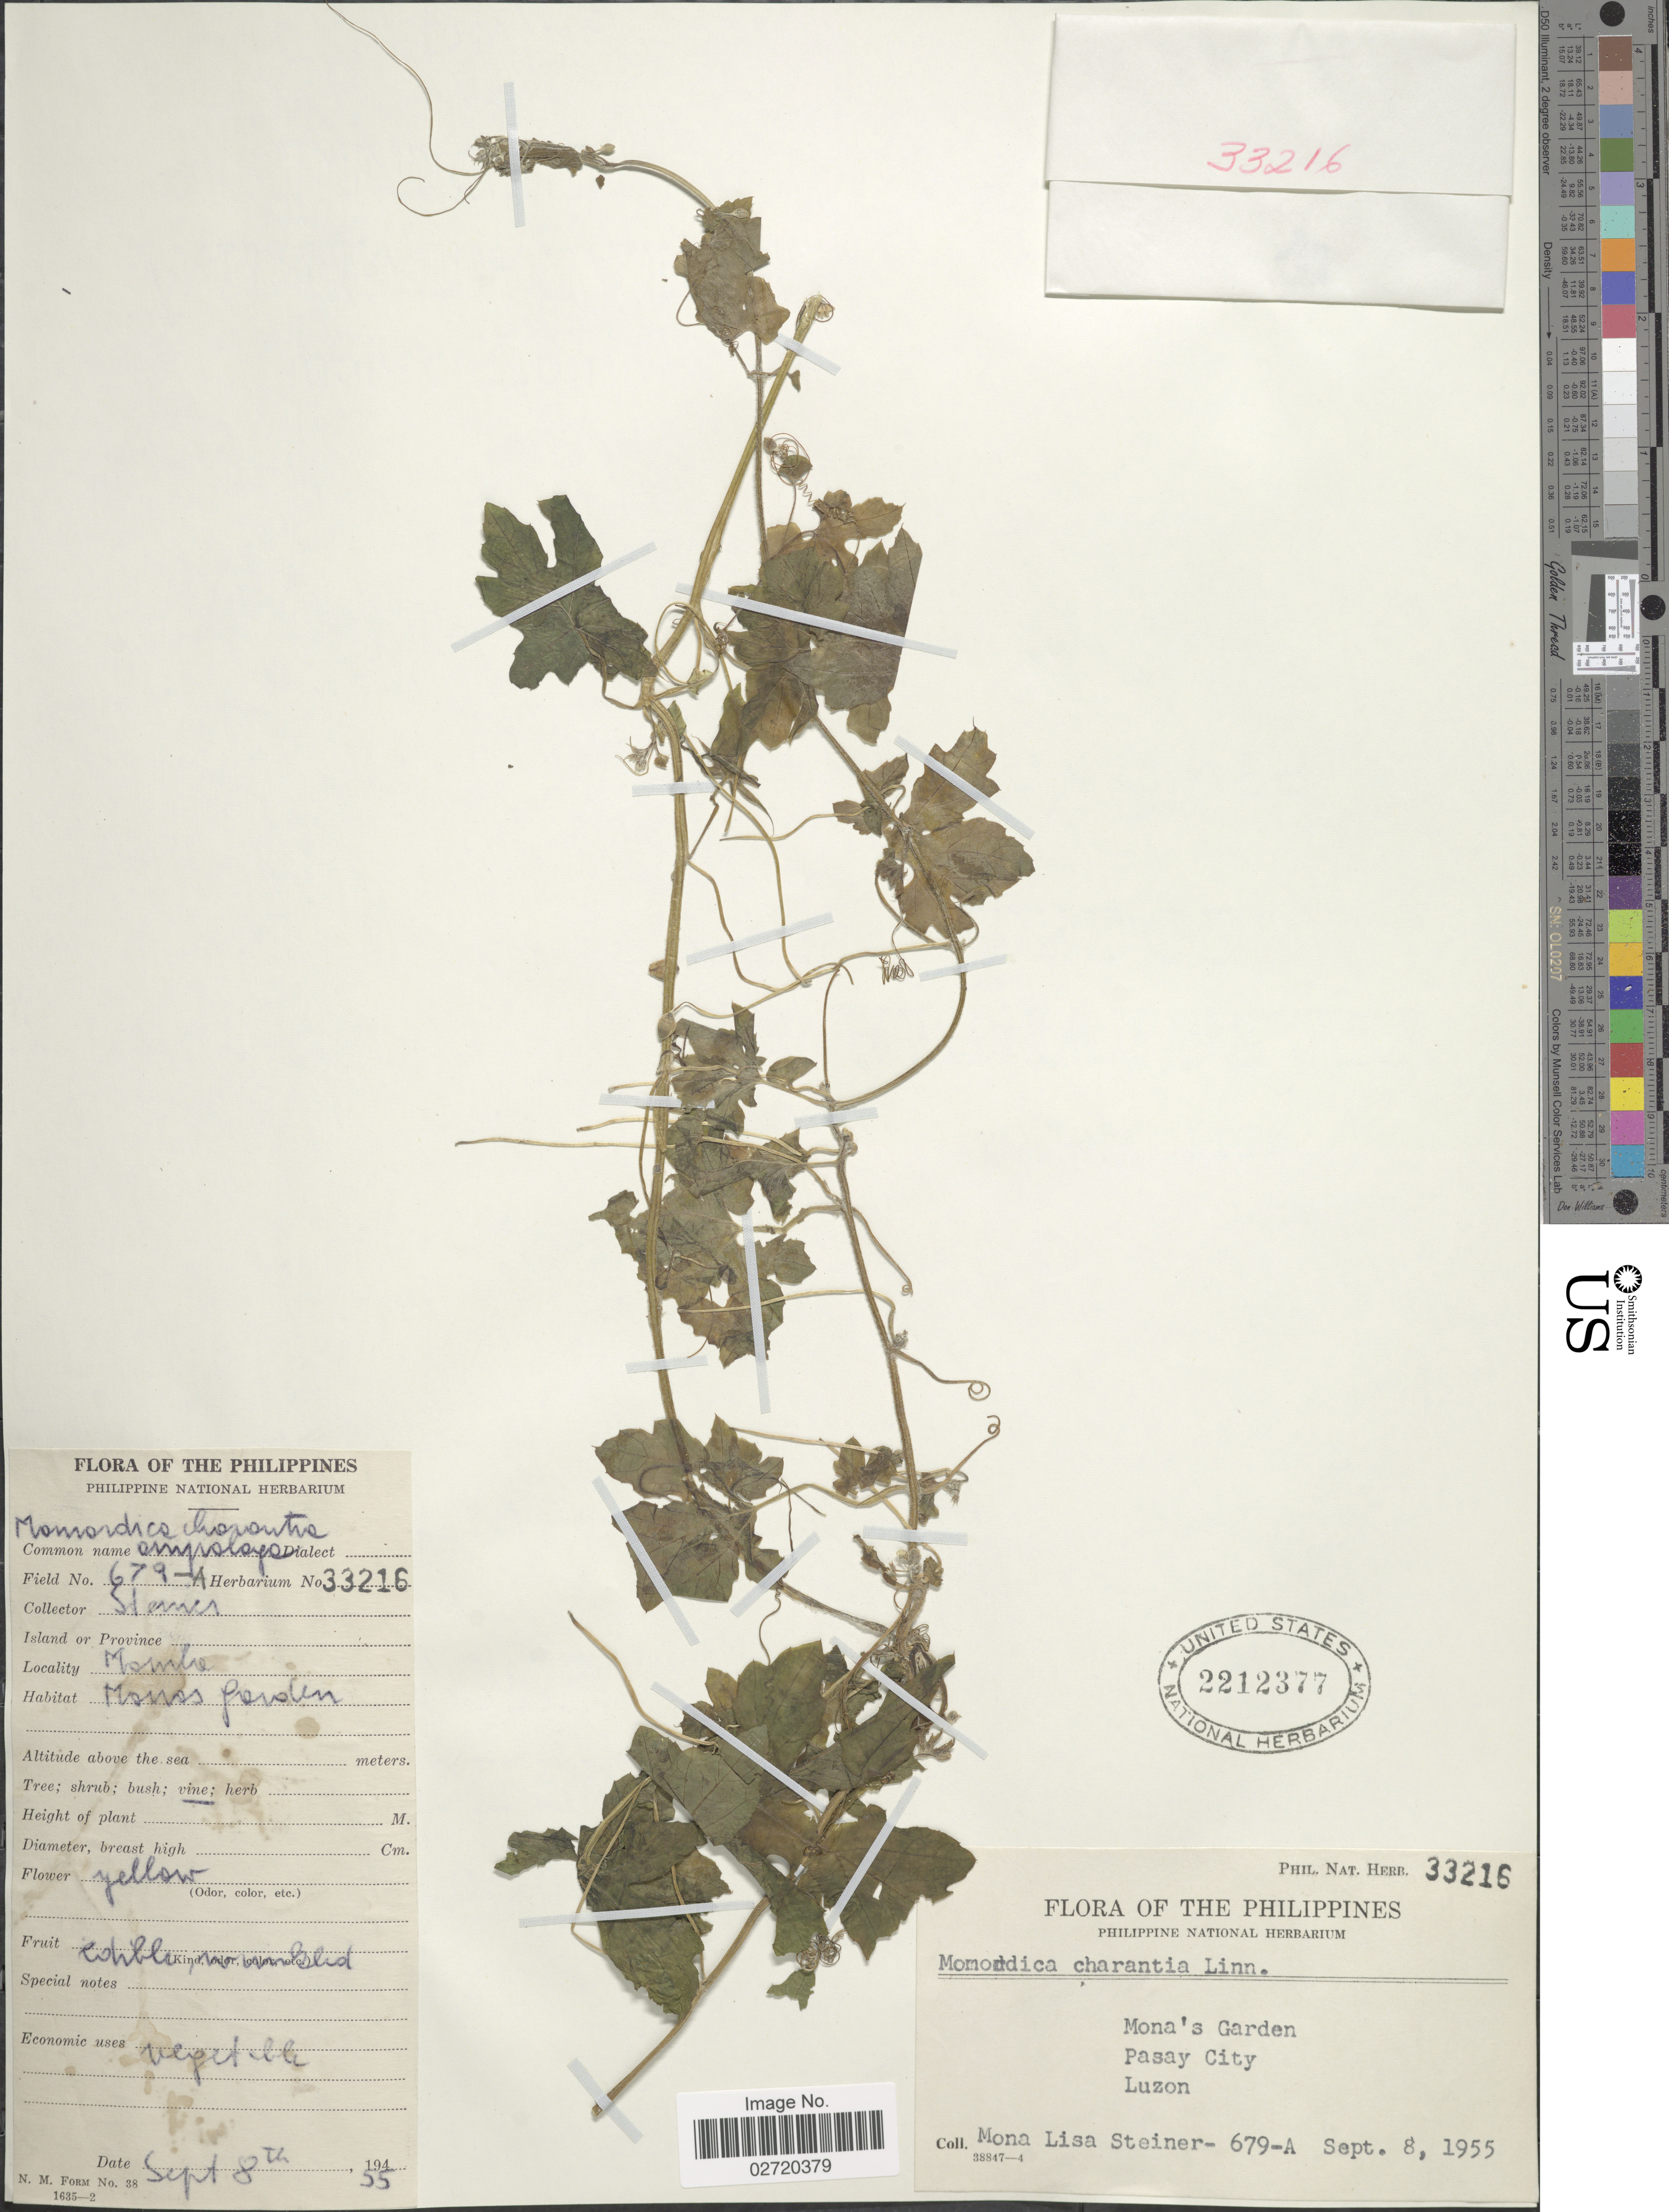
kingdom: Plantae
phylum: Tracheophyta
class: Magnoliopsida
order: Cucurbitales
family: Cucurbitaceae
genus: Momordica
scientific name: Momordica charantia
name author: L.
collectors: M. Steiner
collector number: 679-A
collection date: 1955-09-08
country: Philippines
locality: Mona's Garden, Pasay City, Luzon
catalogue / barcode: US 2212377